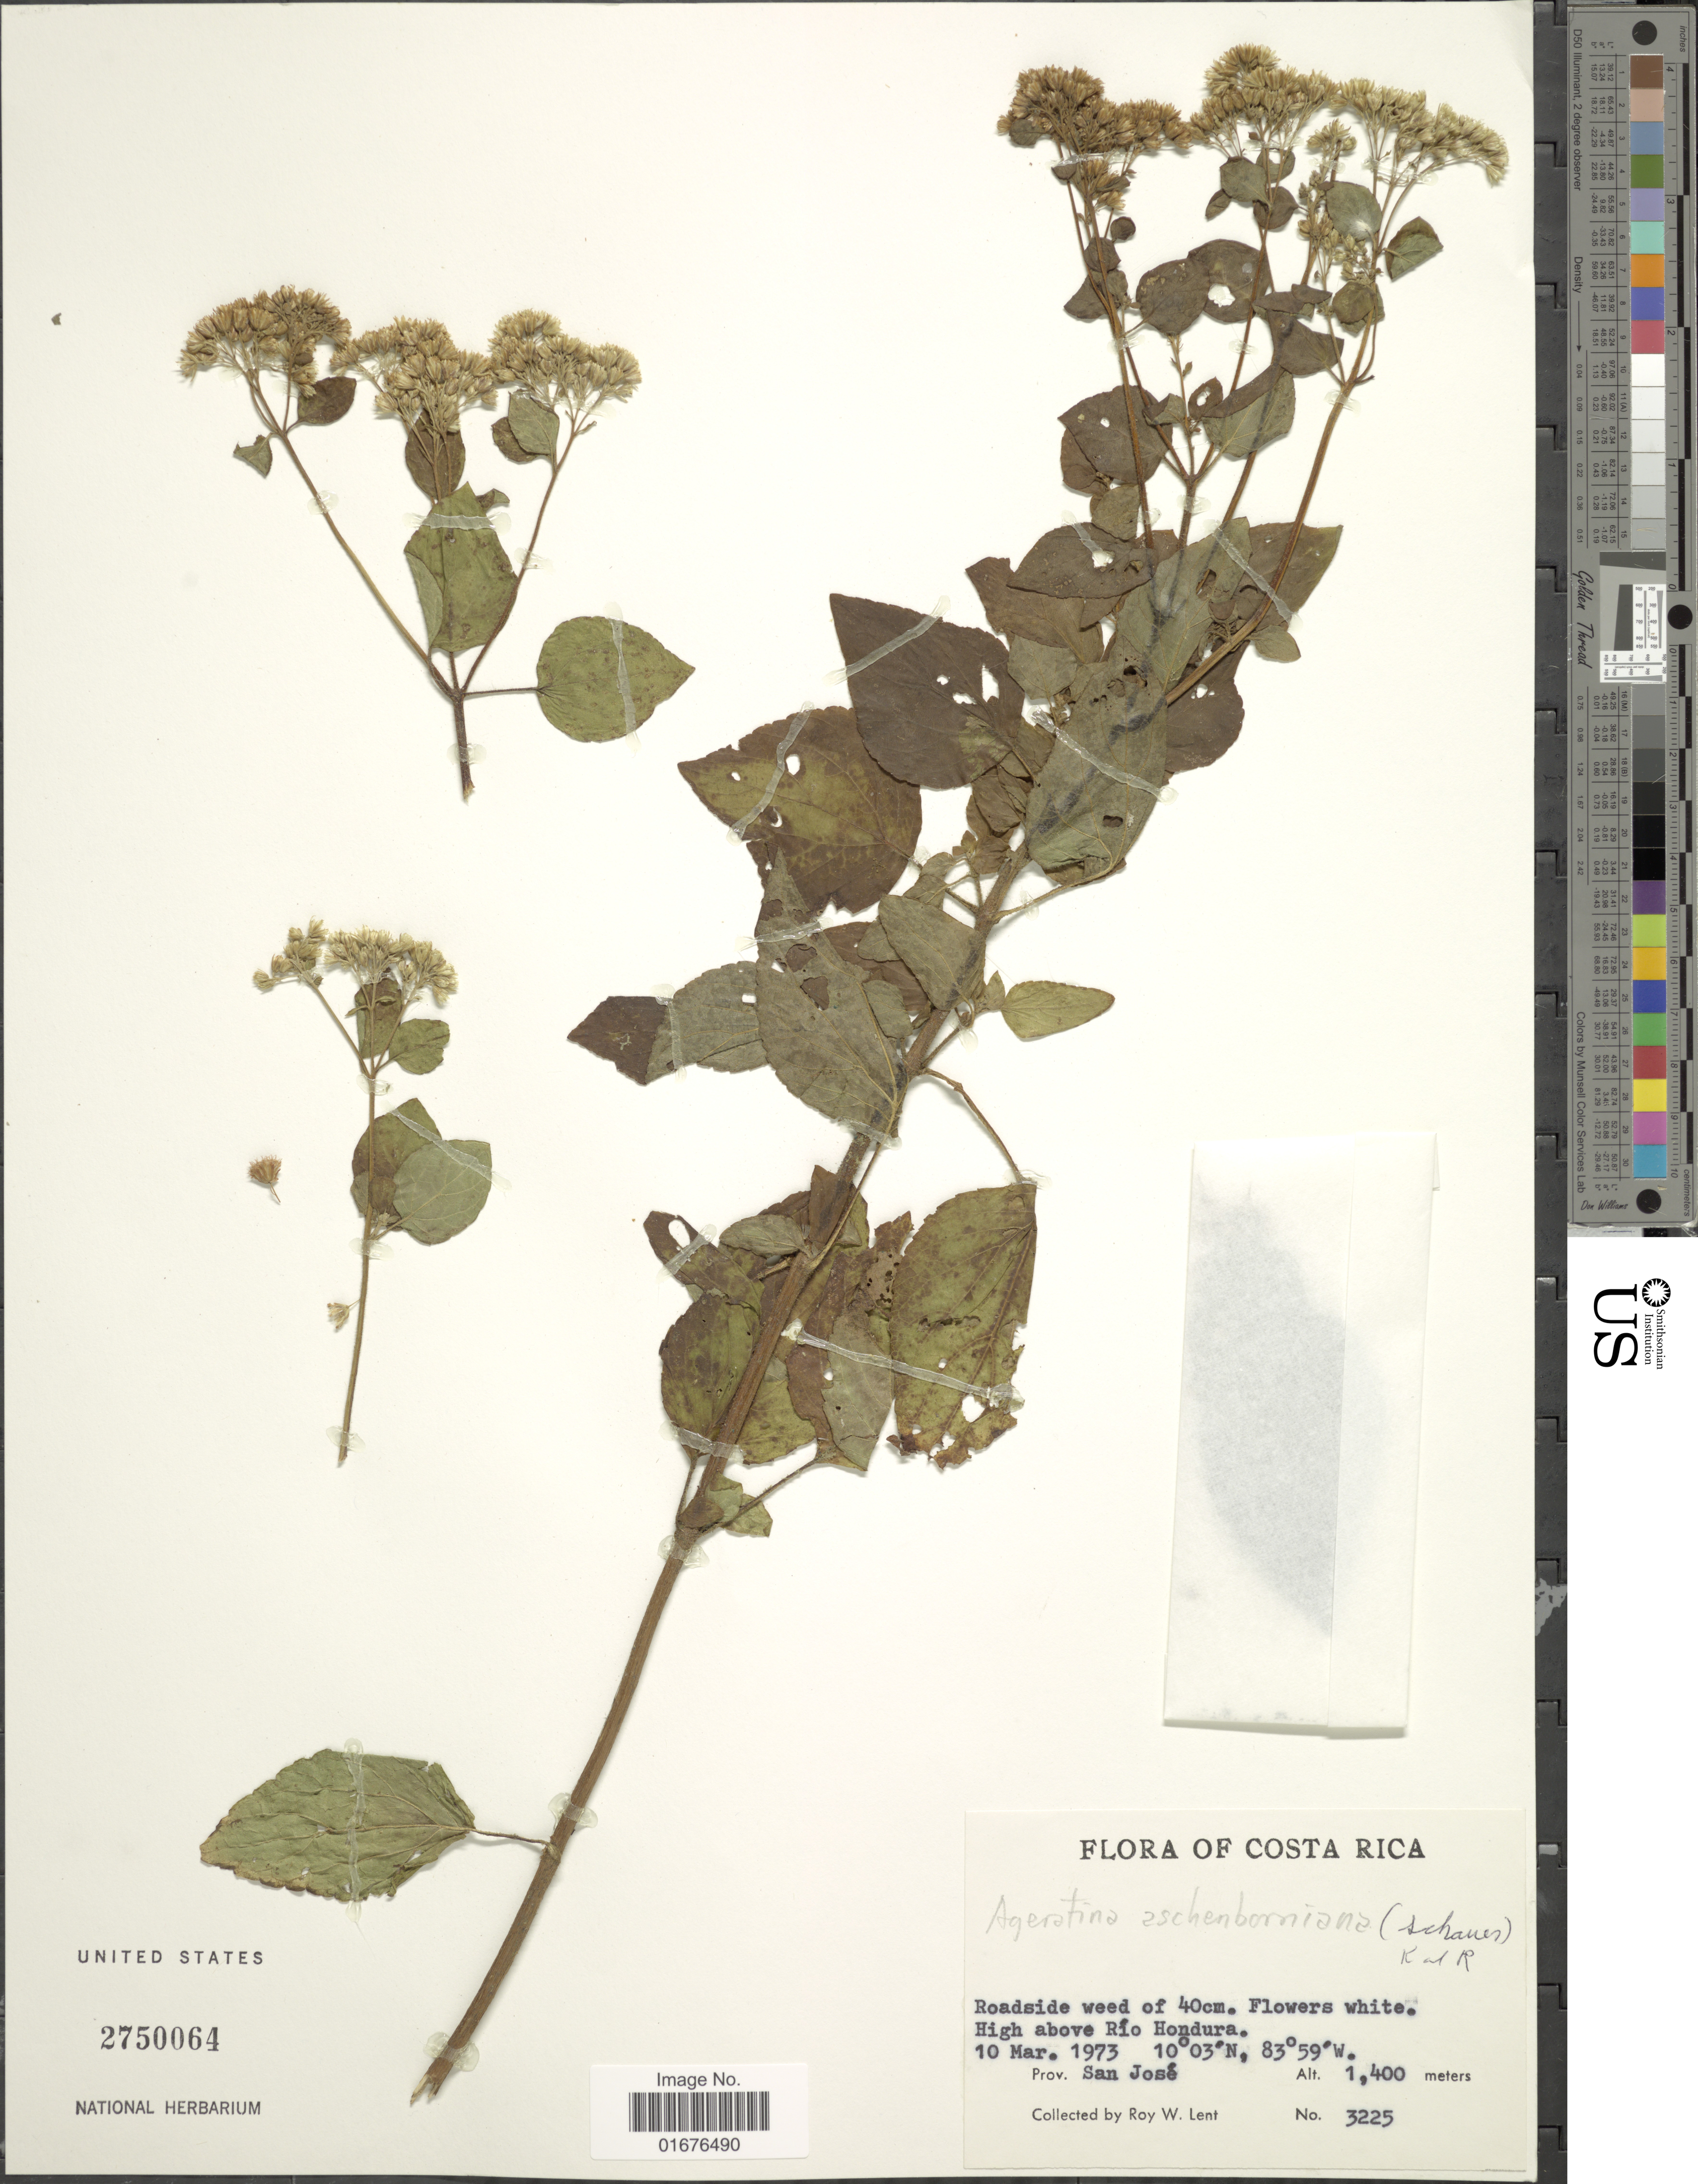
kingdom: Plantae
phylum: Tracheophyta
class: Magnoliopsida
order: Asterales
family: Asteraceae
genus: Ageratina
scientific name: Ageratina pichinchensis var. bustamenta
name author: (DC.) R.M. King & H. Rob.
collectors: R. W. Lent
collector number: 3225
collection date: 1973-03-10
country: Costa Rica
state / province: San José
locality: Roadside weed, high above Río Hondura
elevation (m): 1400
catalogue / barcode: US 2750064